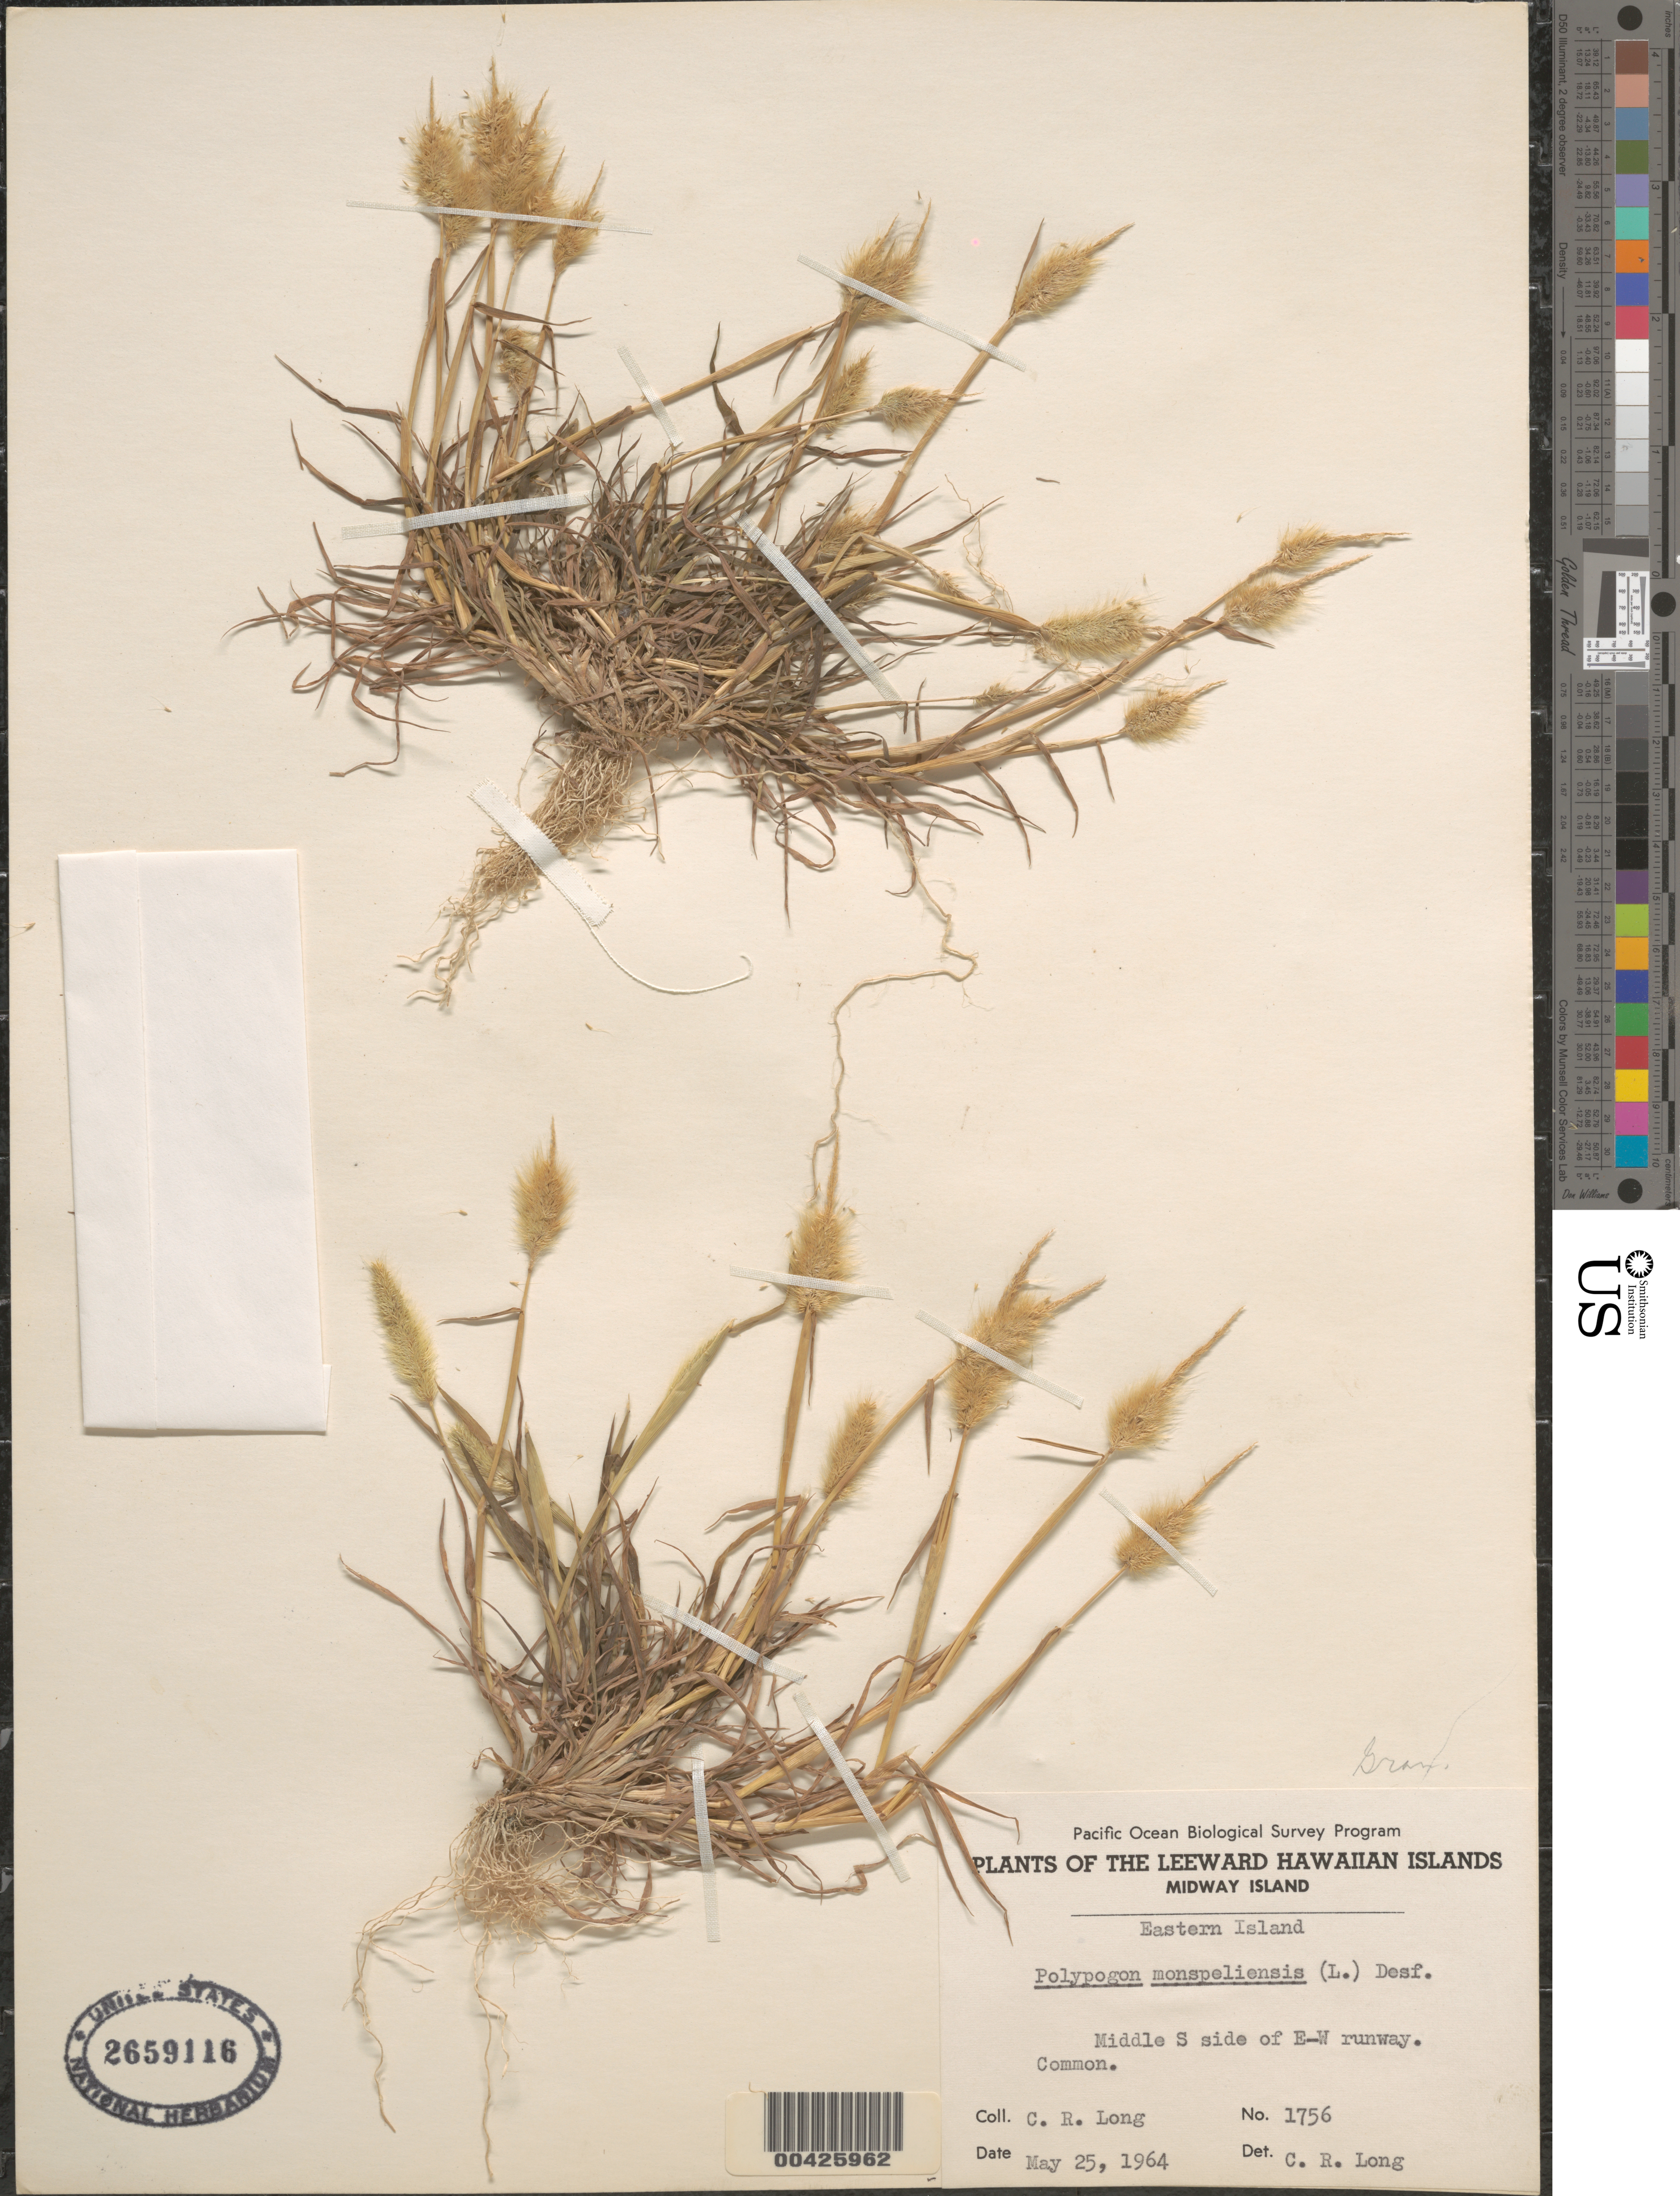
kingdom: Plantae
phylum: Tracheophyta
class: Liliopsida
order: Poales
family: Poaceae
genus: Polypogon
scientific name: Polypogon monspeliensis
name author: (L.) Desf.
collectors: C. Long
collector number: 1756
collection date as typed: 25 May 1964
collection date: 1964-05-25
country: U.S. Administered Pacific Islands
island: Midway Atoll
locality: Eastern Islet, middle S side of E-W runway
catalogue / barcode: US 2659116